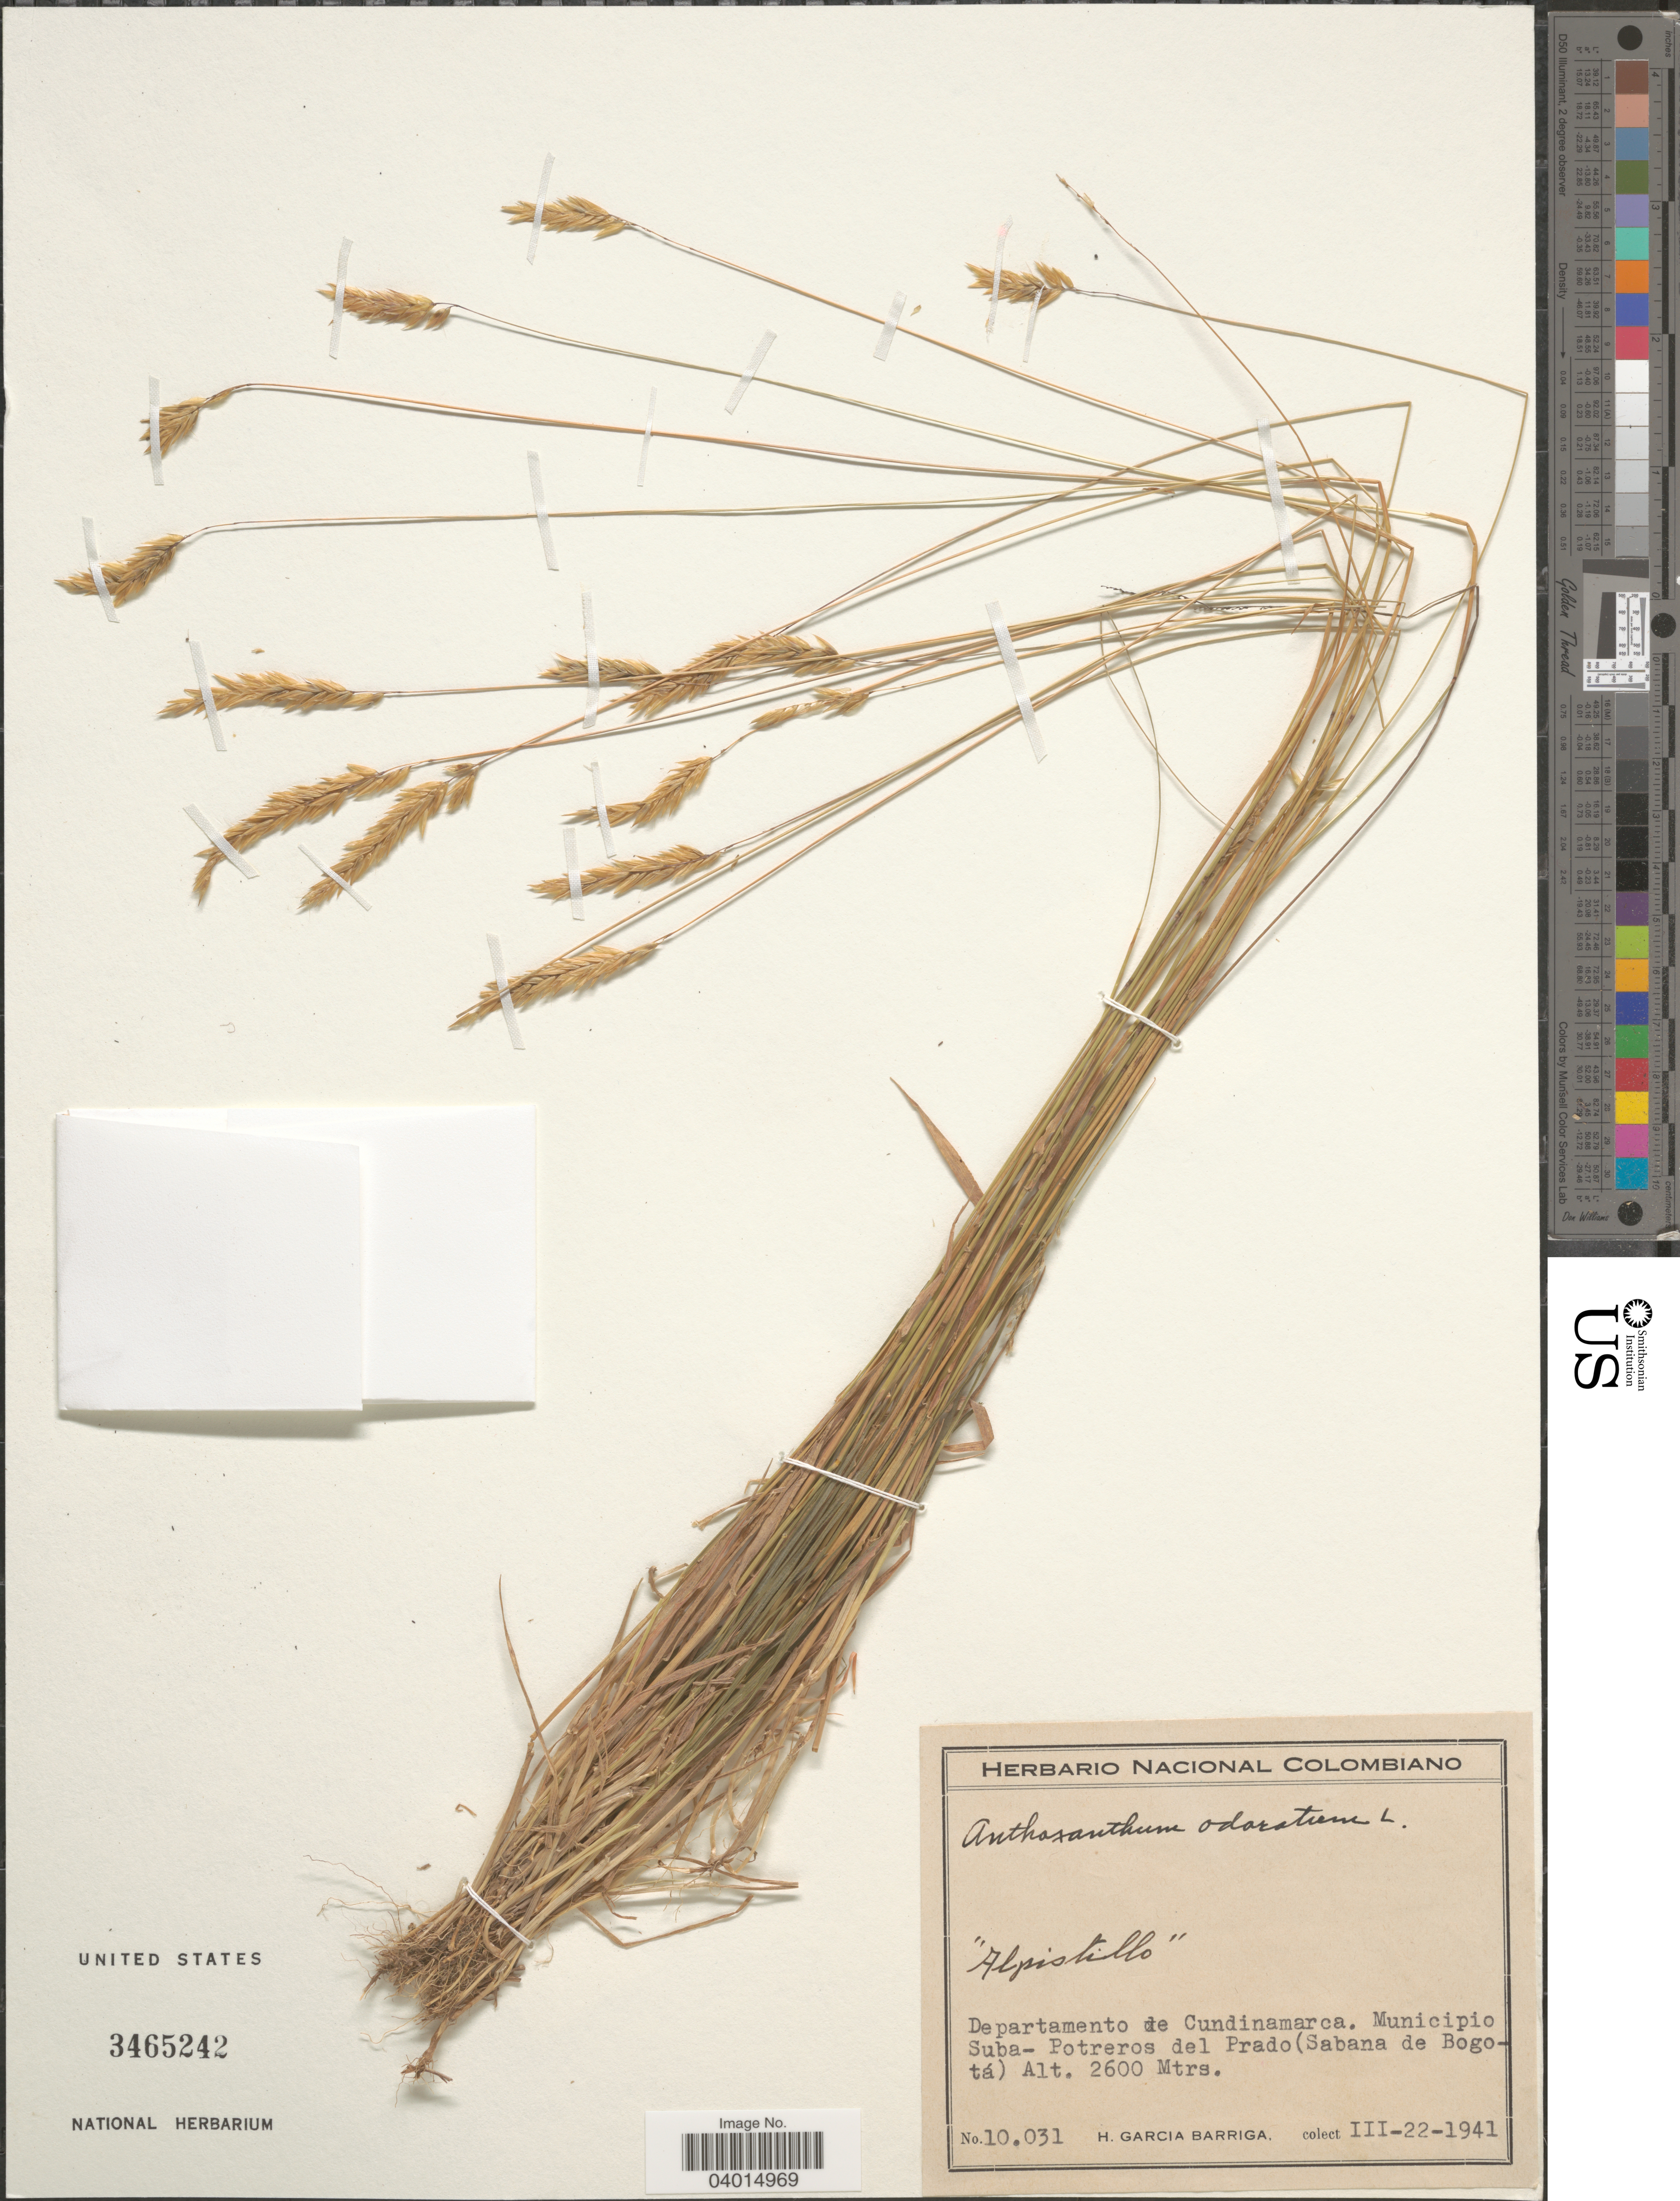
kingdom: Plantae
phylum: Tracheophyta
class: Liliopsida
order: Poales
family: Poaceae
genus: Anthoxanthum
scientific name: Anthoxanthum odoratum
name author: L.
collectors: H. García Barriga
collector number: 10031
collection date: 1941-03-22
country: Colombia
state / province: Cundinamarca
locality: Departamento de Cundinamarca. Municipio Suba- Potreros del Prado (Sabana de Bogotá).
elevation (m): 2600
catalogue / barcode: US 3465242